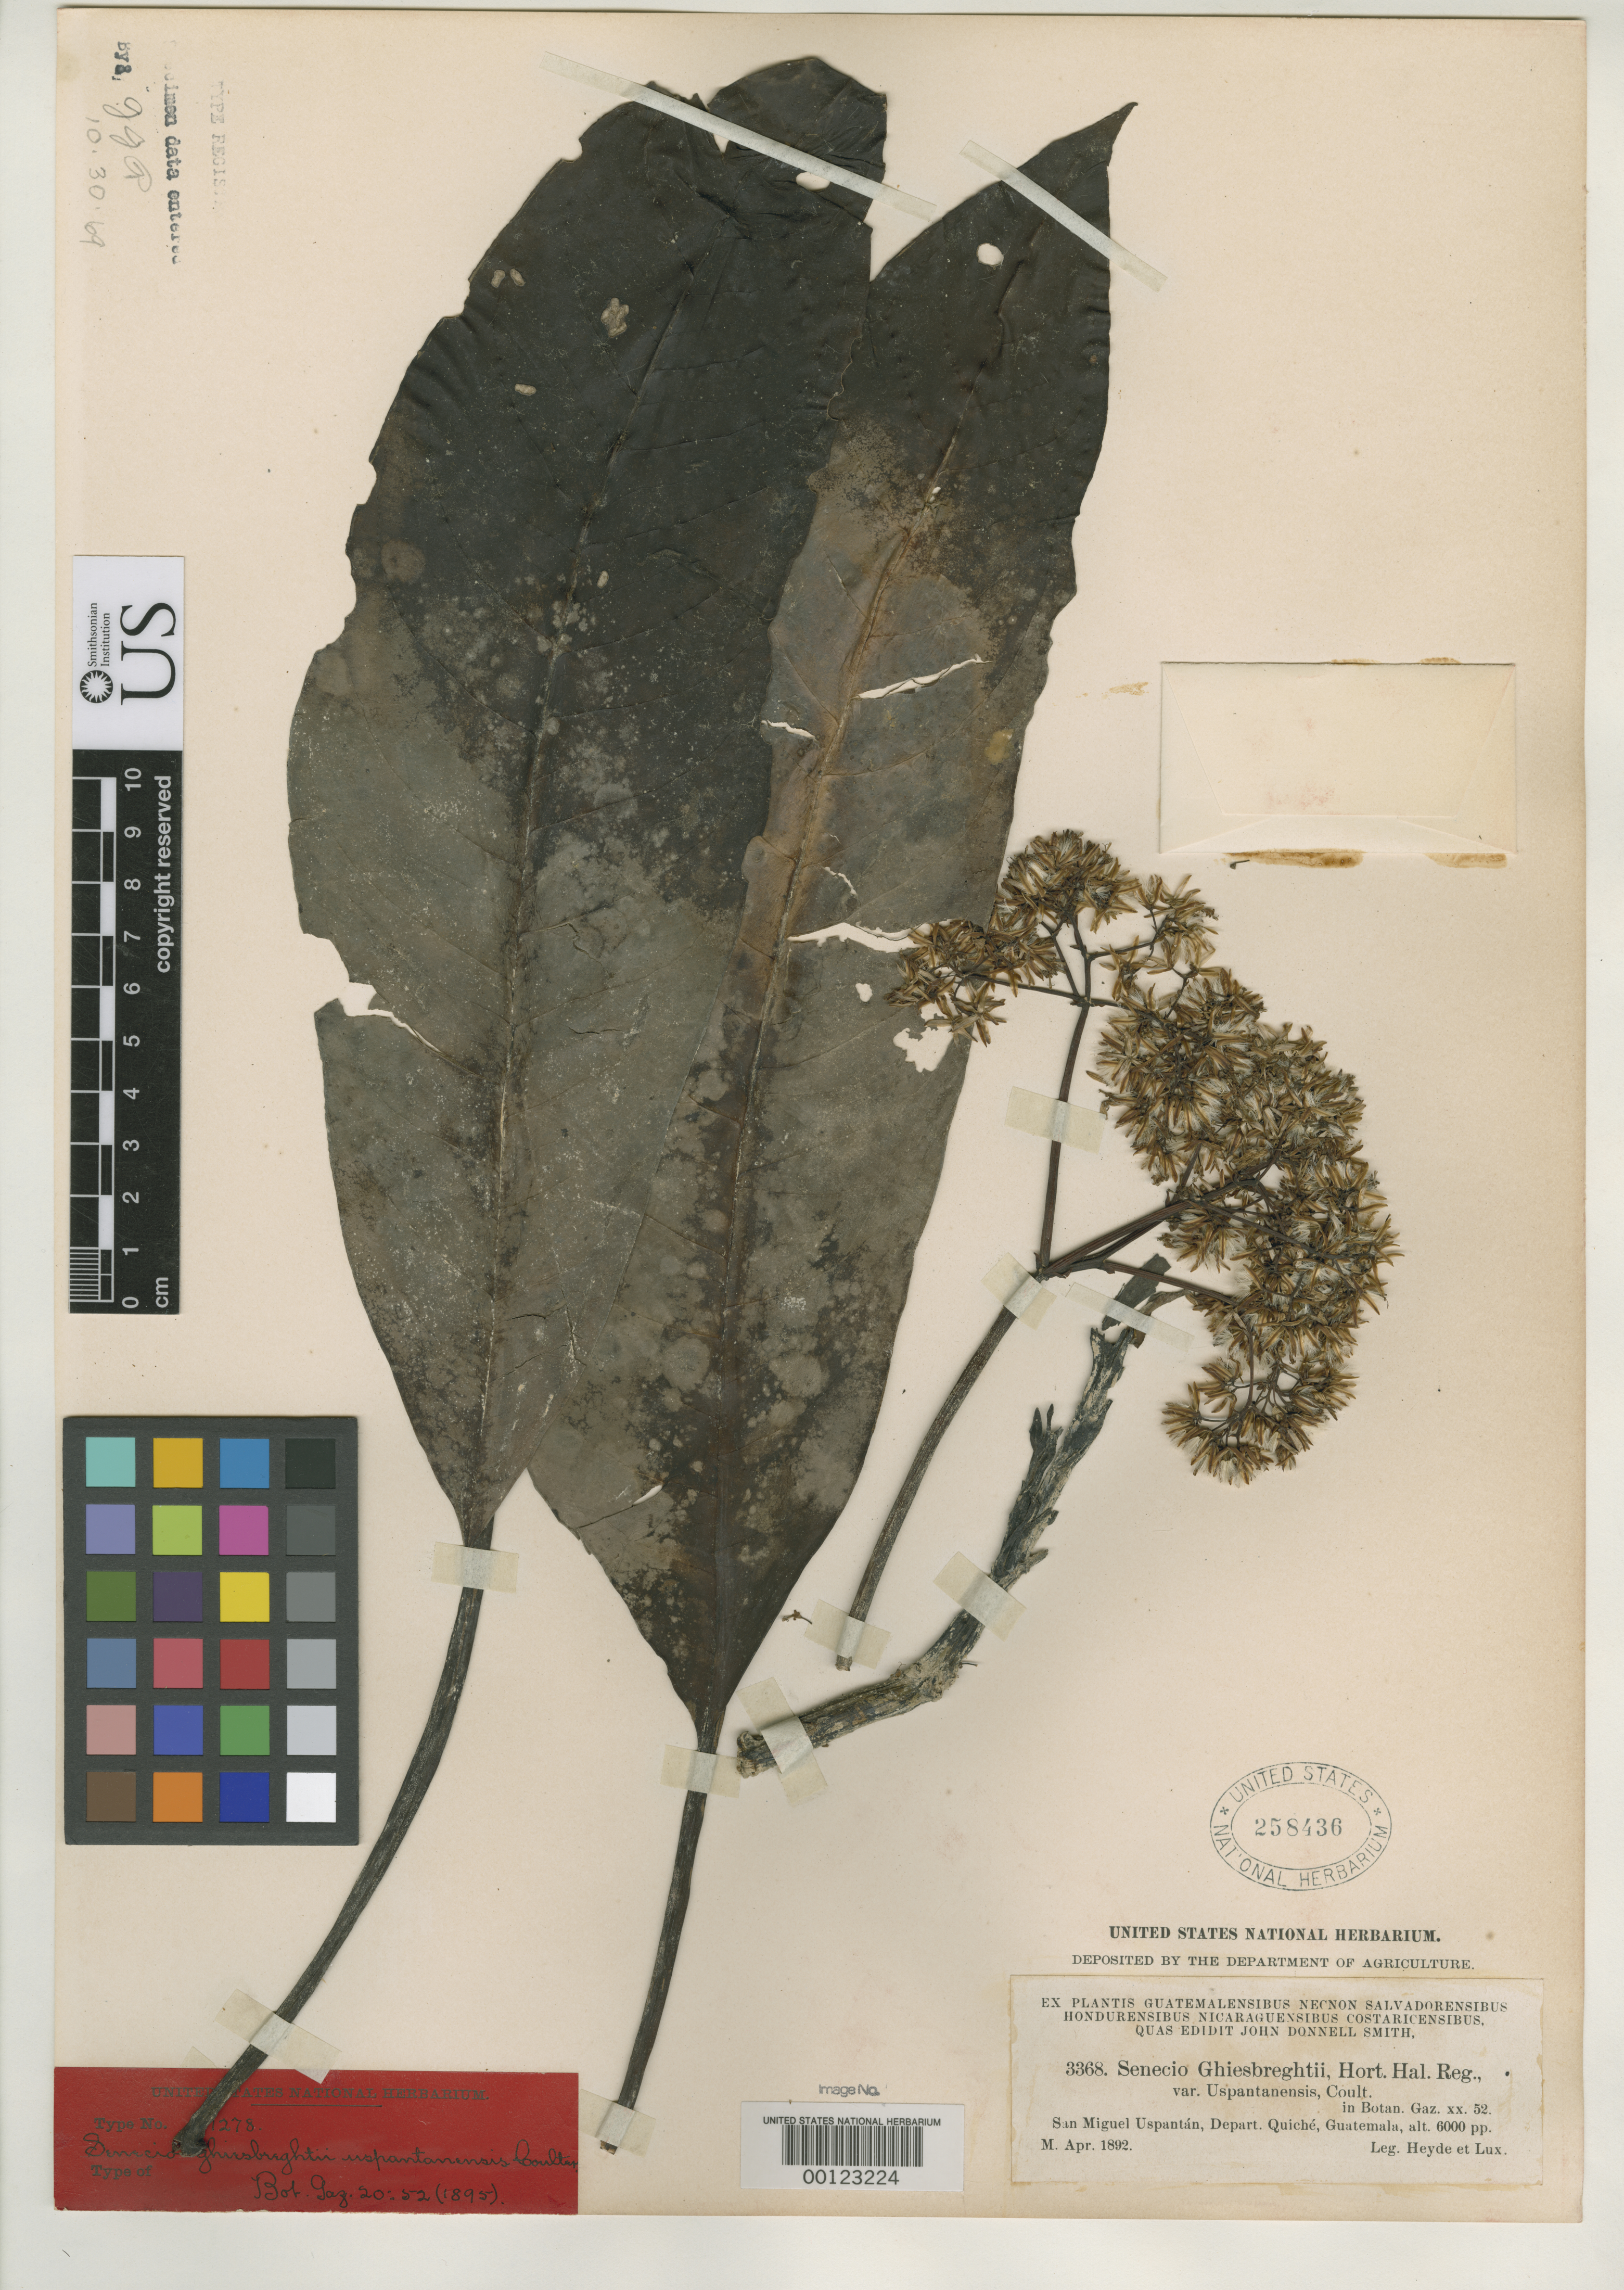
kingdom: Plantae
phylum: Tracheophyta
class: Magnoliopsida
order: Asterales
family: Asteraceae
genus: Senecio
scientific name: Senecio ghiesbreghtii var. uspantanensis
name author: J.M. Coult.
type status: Syntype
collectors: E. T. Heyde & E. Lux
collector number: J.D.S. 3368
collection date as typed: Apr 1892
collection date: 1892-04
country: Guatemala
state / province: El Quiché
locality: San Miguel Uspantán.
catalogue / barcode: US 258436